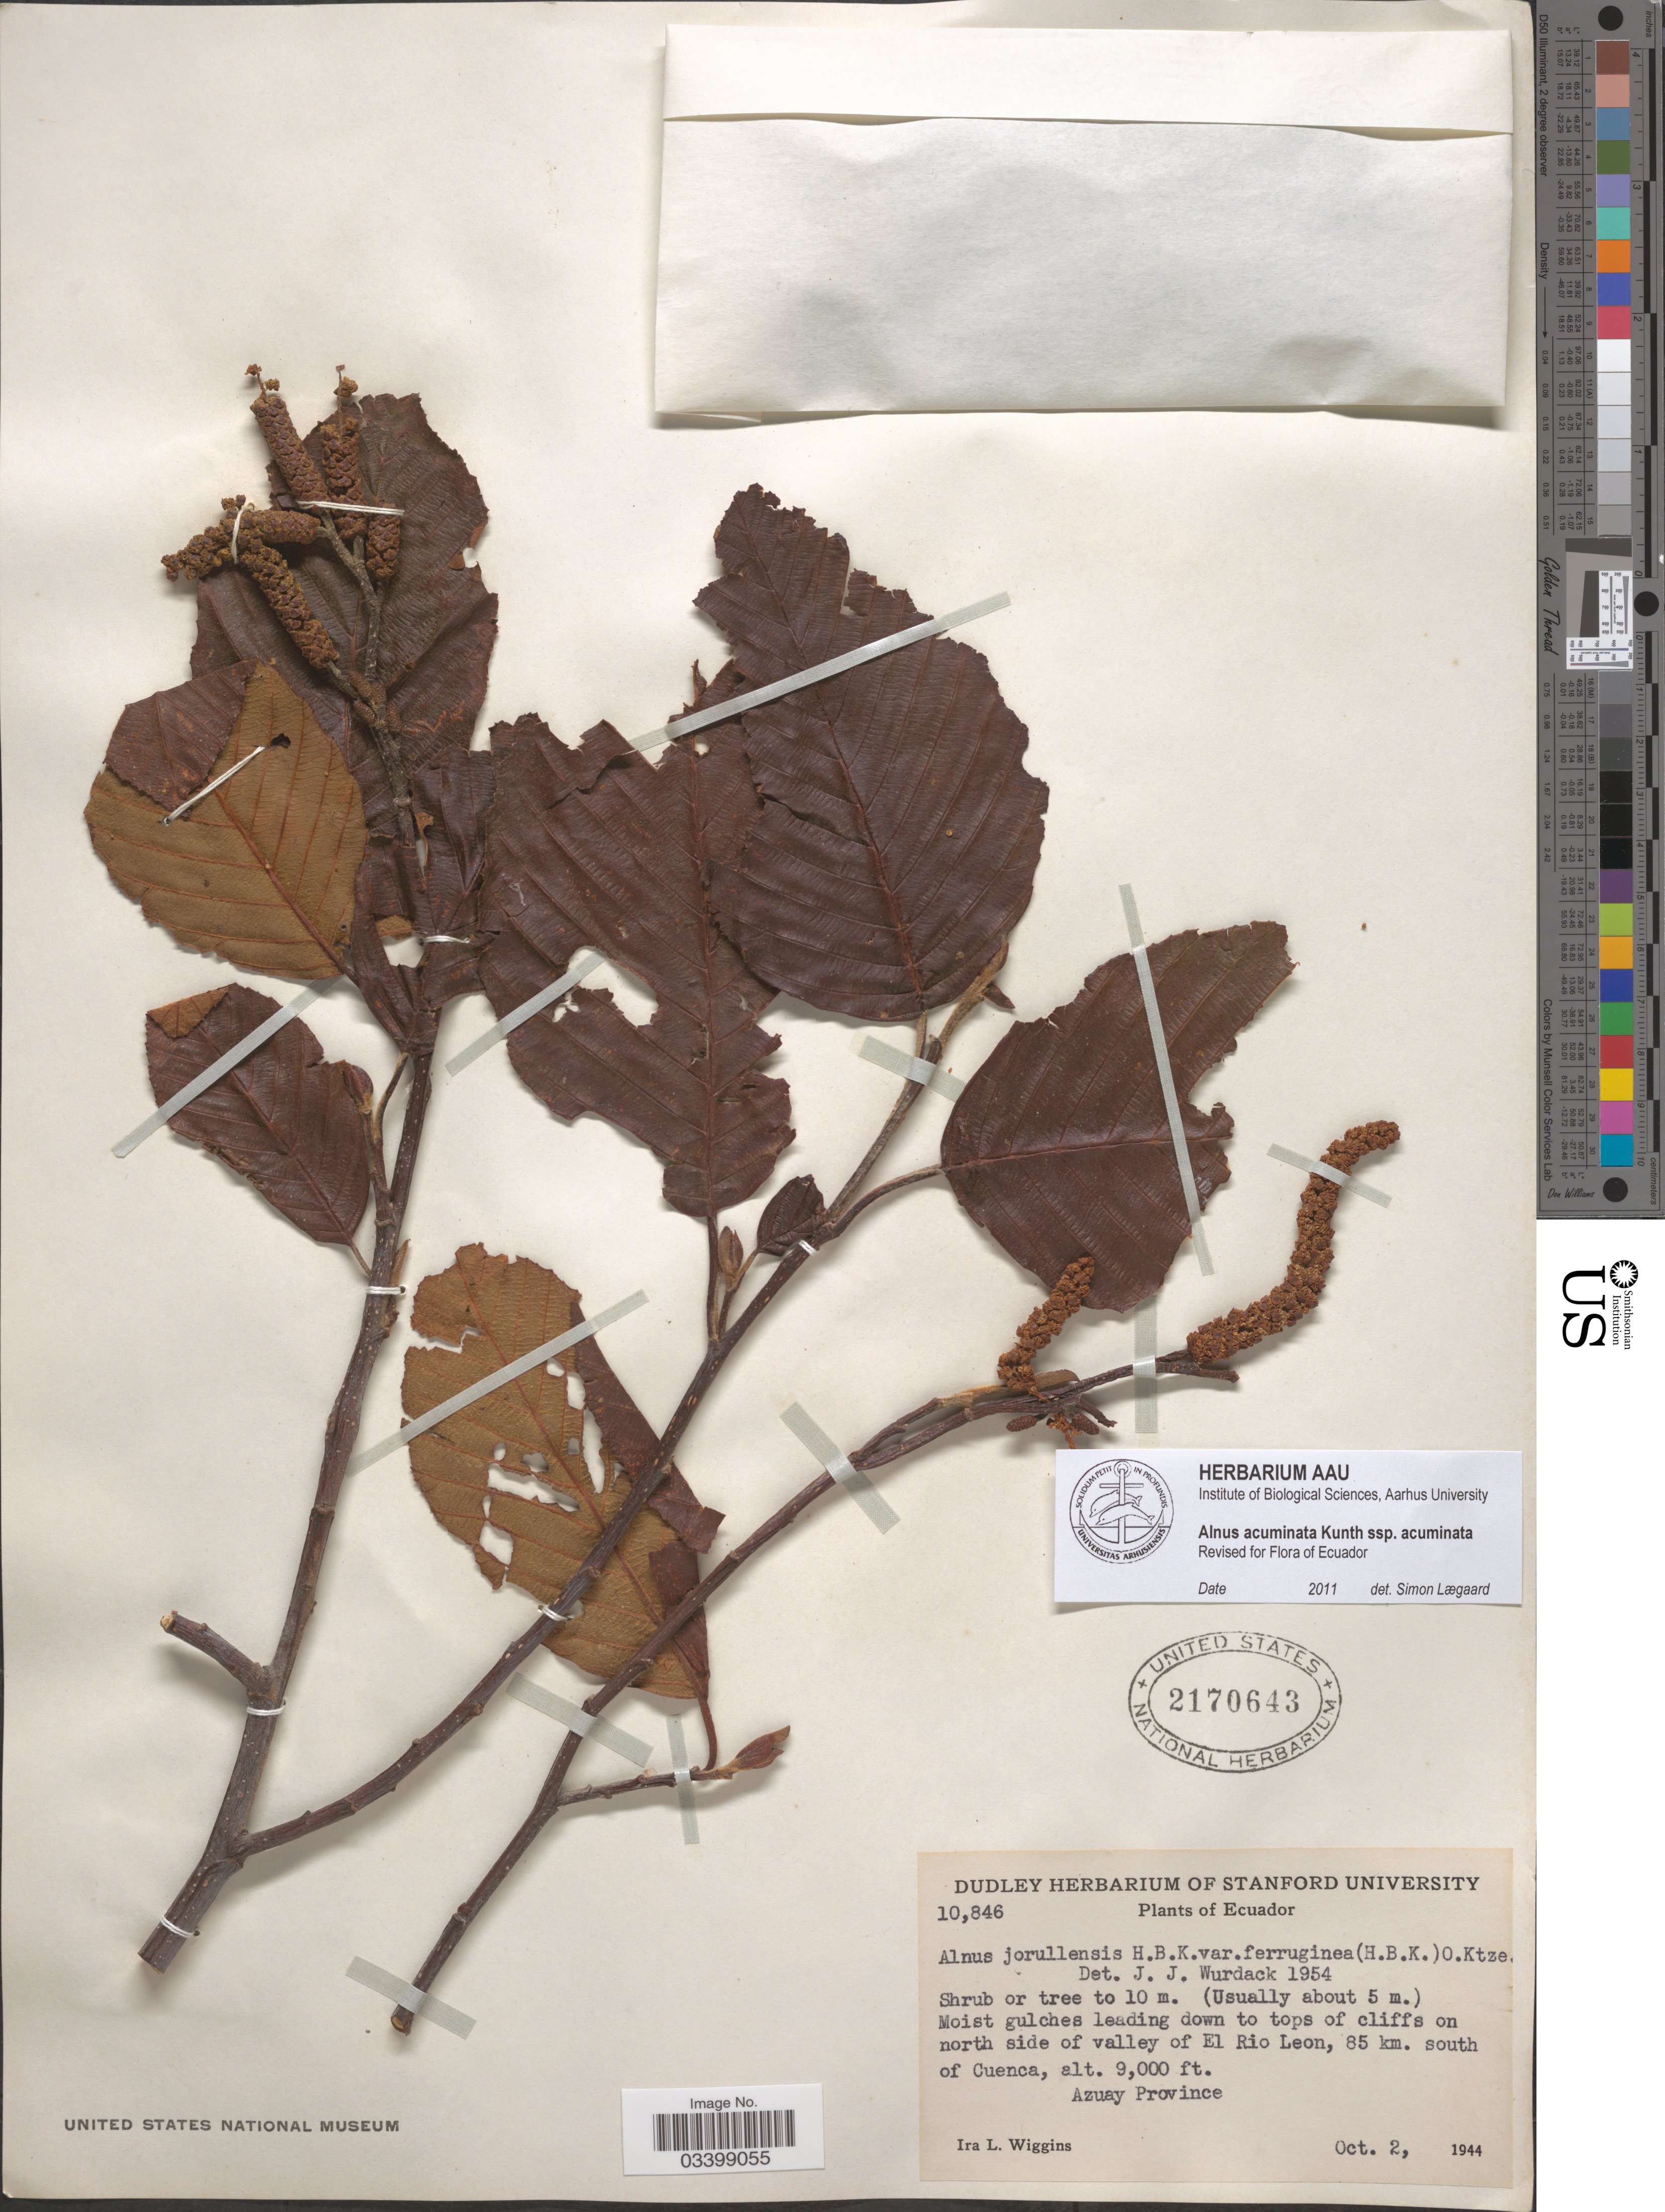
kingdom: Plantae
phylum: Tracheophyta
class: Magnoliopsida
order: Fagales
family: Betulaceae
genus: Alnus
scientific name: Alnus acuminata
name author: Kunth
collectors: I. L. Wiggins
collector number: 10846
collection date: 1944-10-02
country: Ecuador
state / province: Azuay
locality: Leading down to tops of cliffs on north side of valley of El Rio Leon, 85 km. south of Cuenca. Azuay Province.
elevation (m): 2743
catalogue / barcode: US 2170643